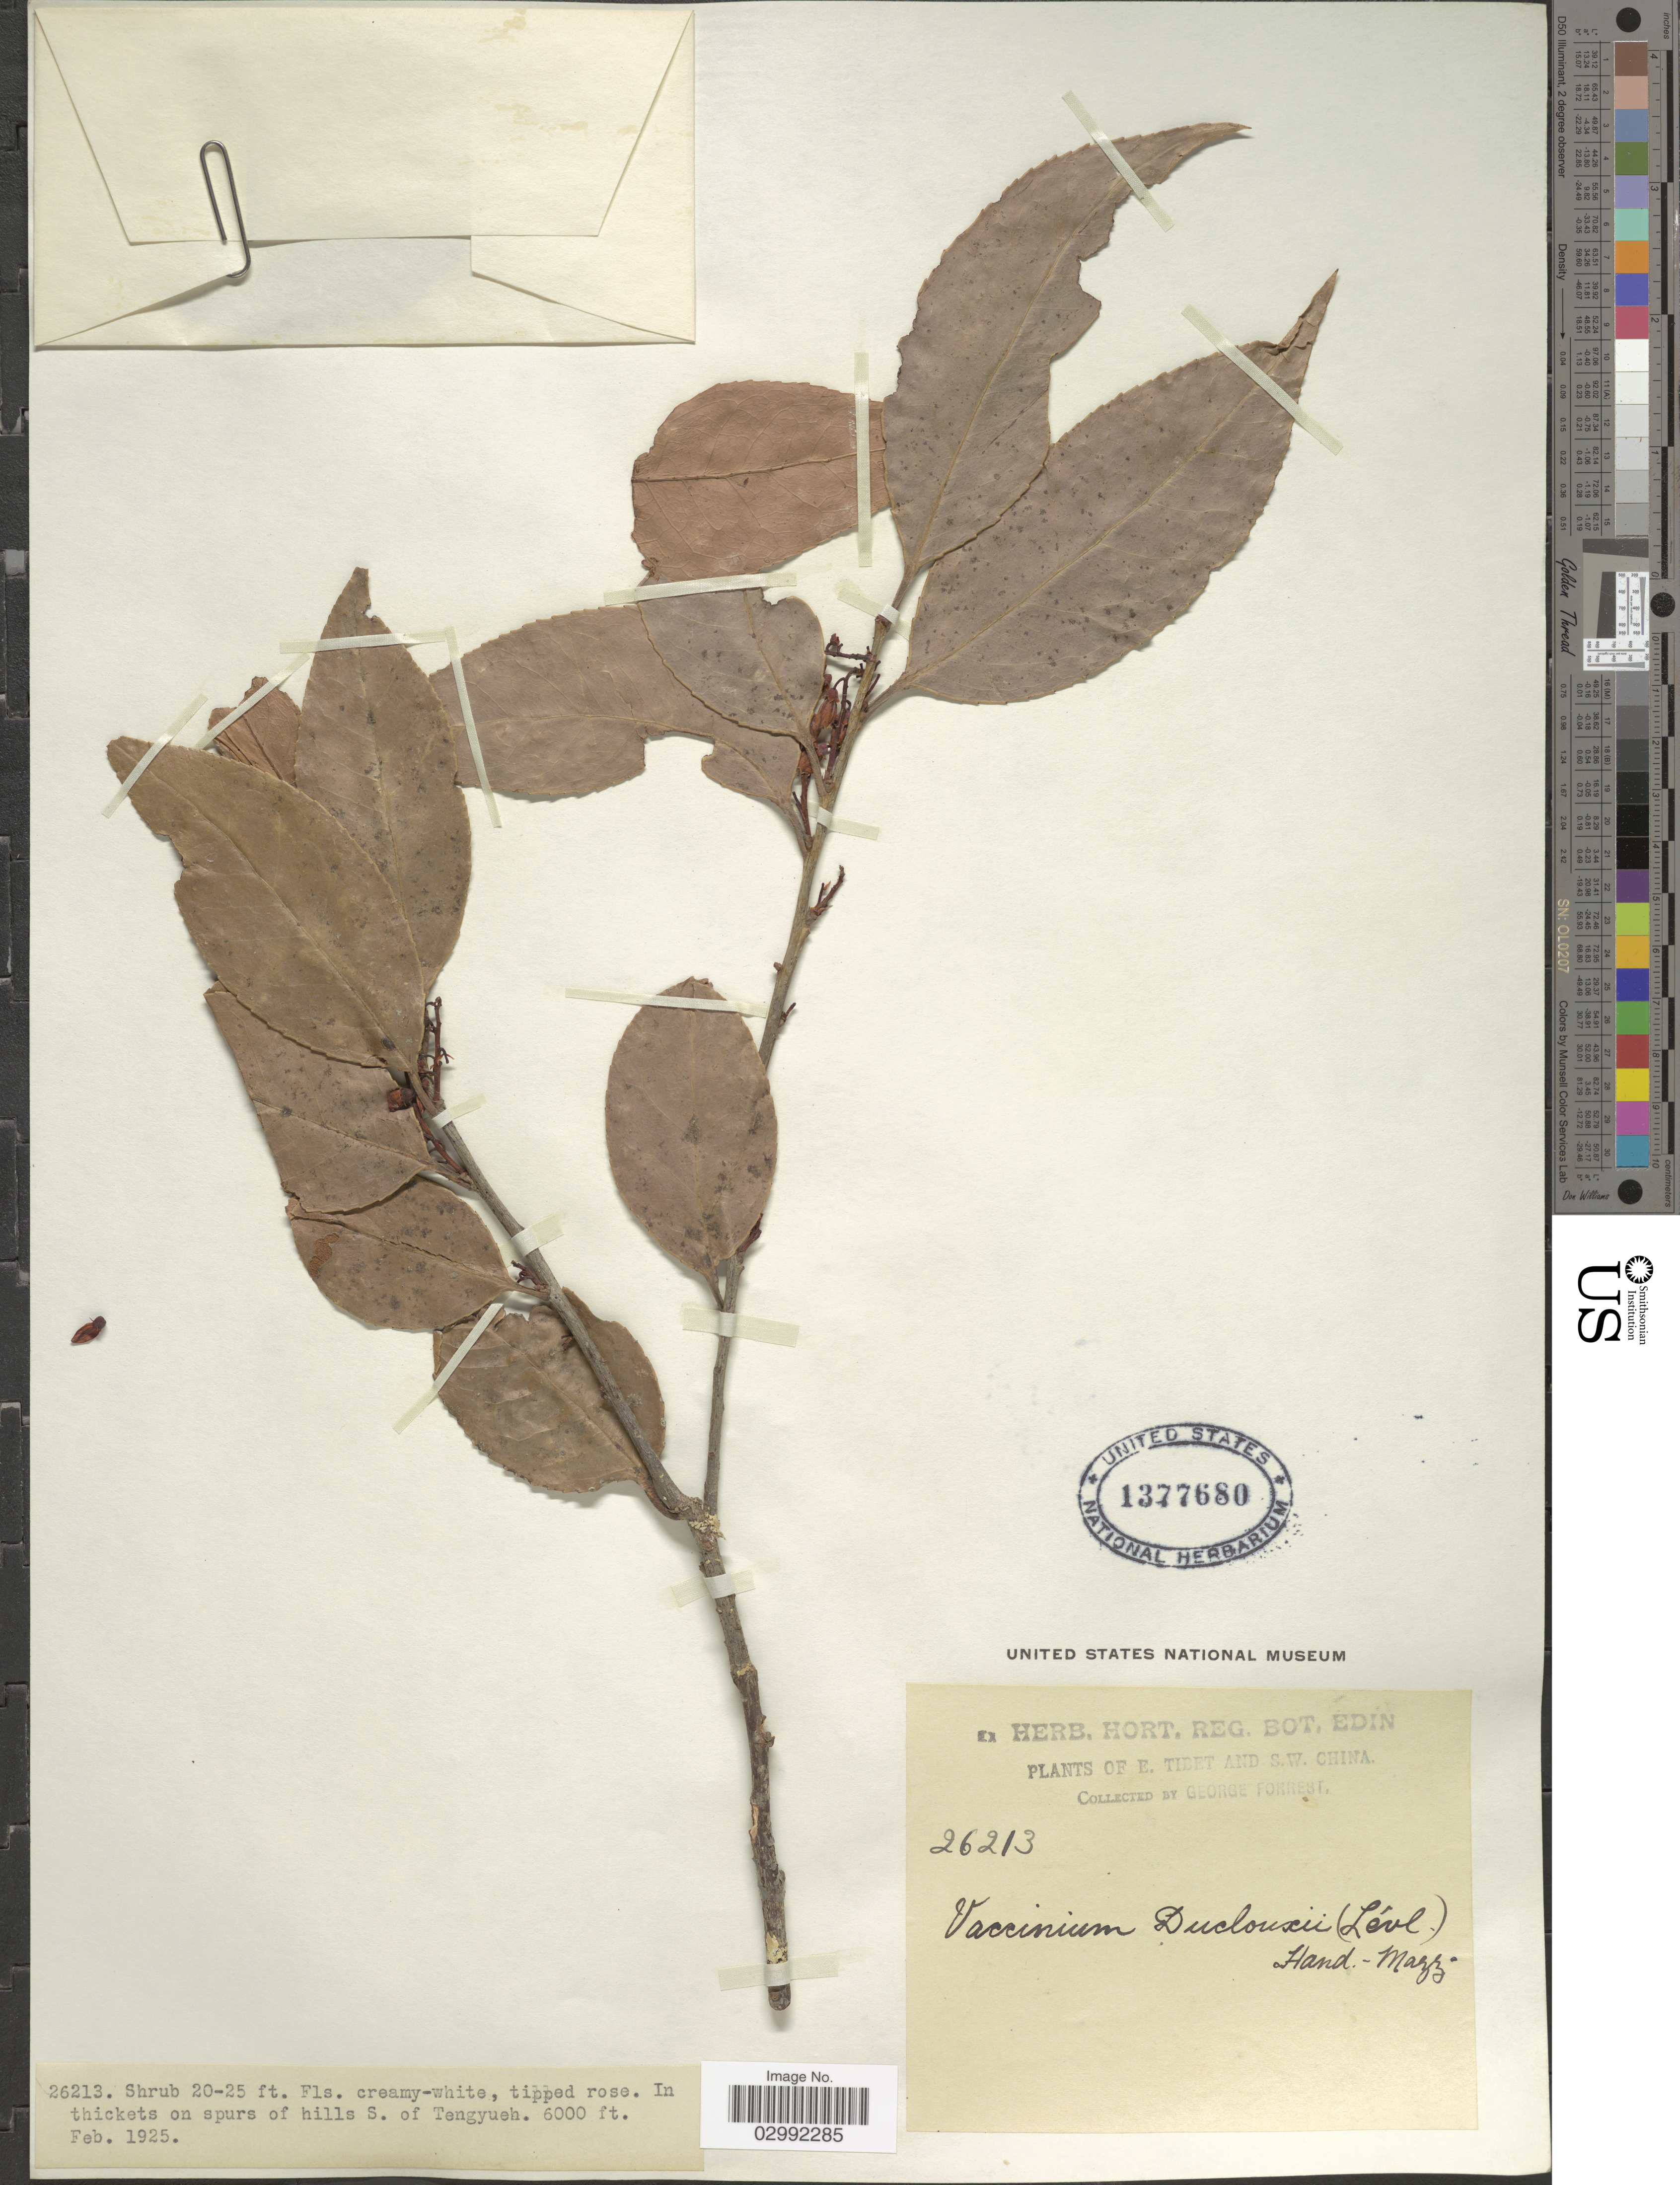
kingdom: Plantae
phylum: Tracheophyta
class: Magnoliopsida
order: Ericales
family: Ericaceae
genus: Vaccinium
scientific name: Vaccinium sprengelii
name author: (G. Don) Sleumer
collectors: G. Forrest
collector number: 26213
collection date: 1925-02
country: China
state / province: Xizang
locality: E. Tibet and S.W. China. On spurs of hills S. of Tengyueh.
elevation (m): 1829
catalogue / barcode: US 1377680